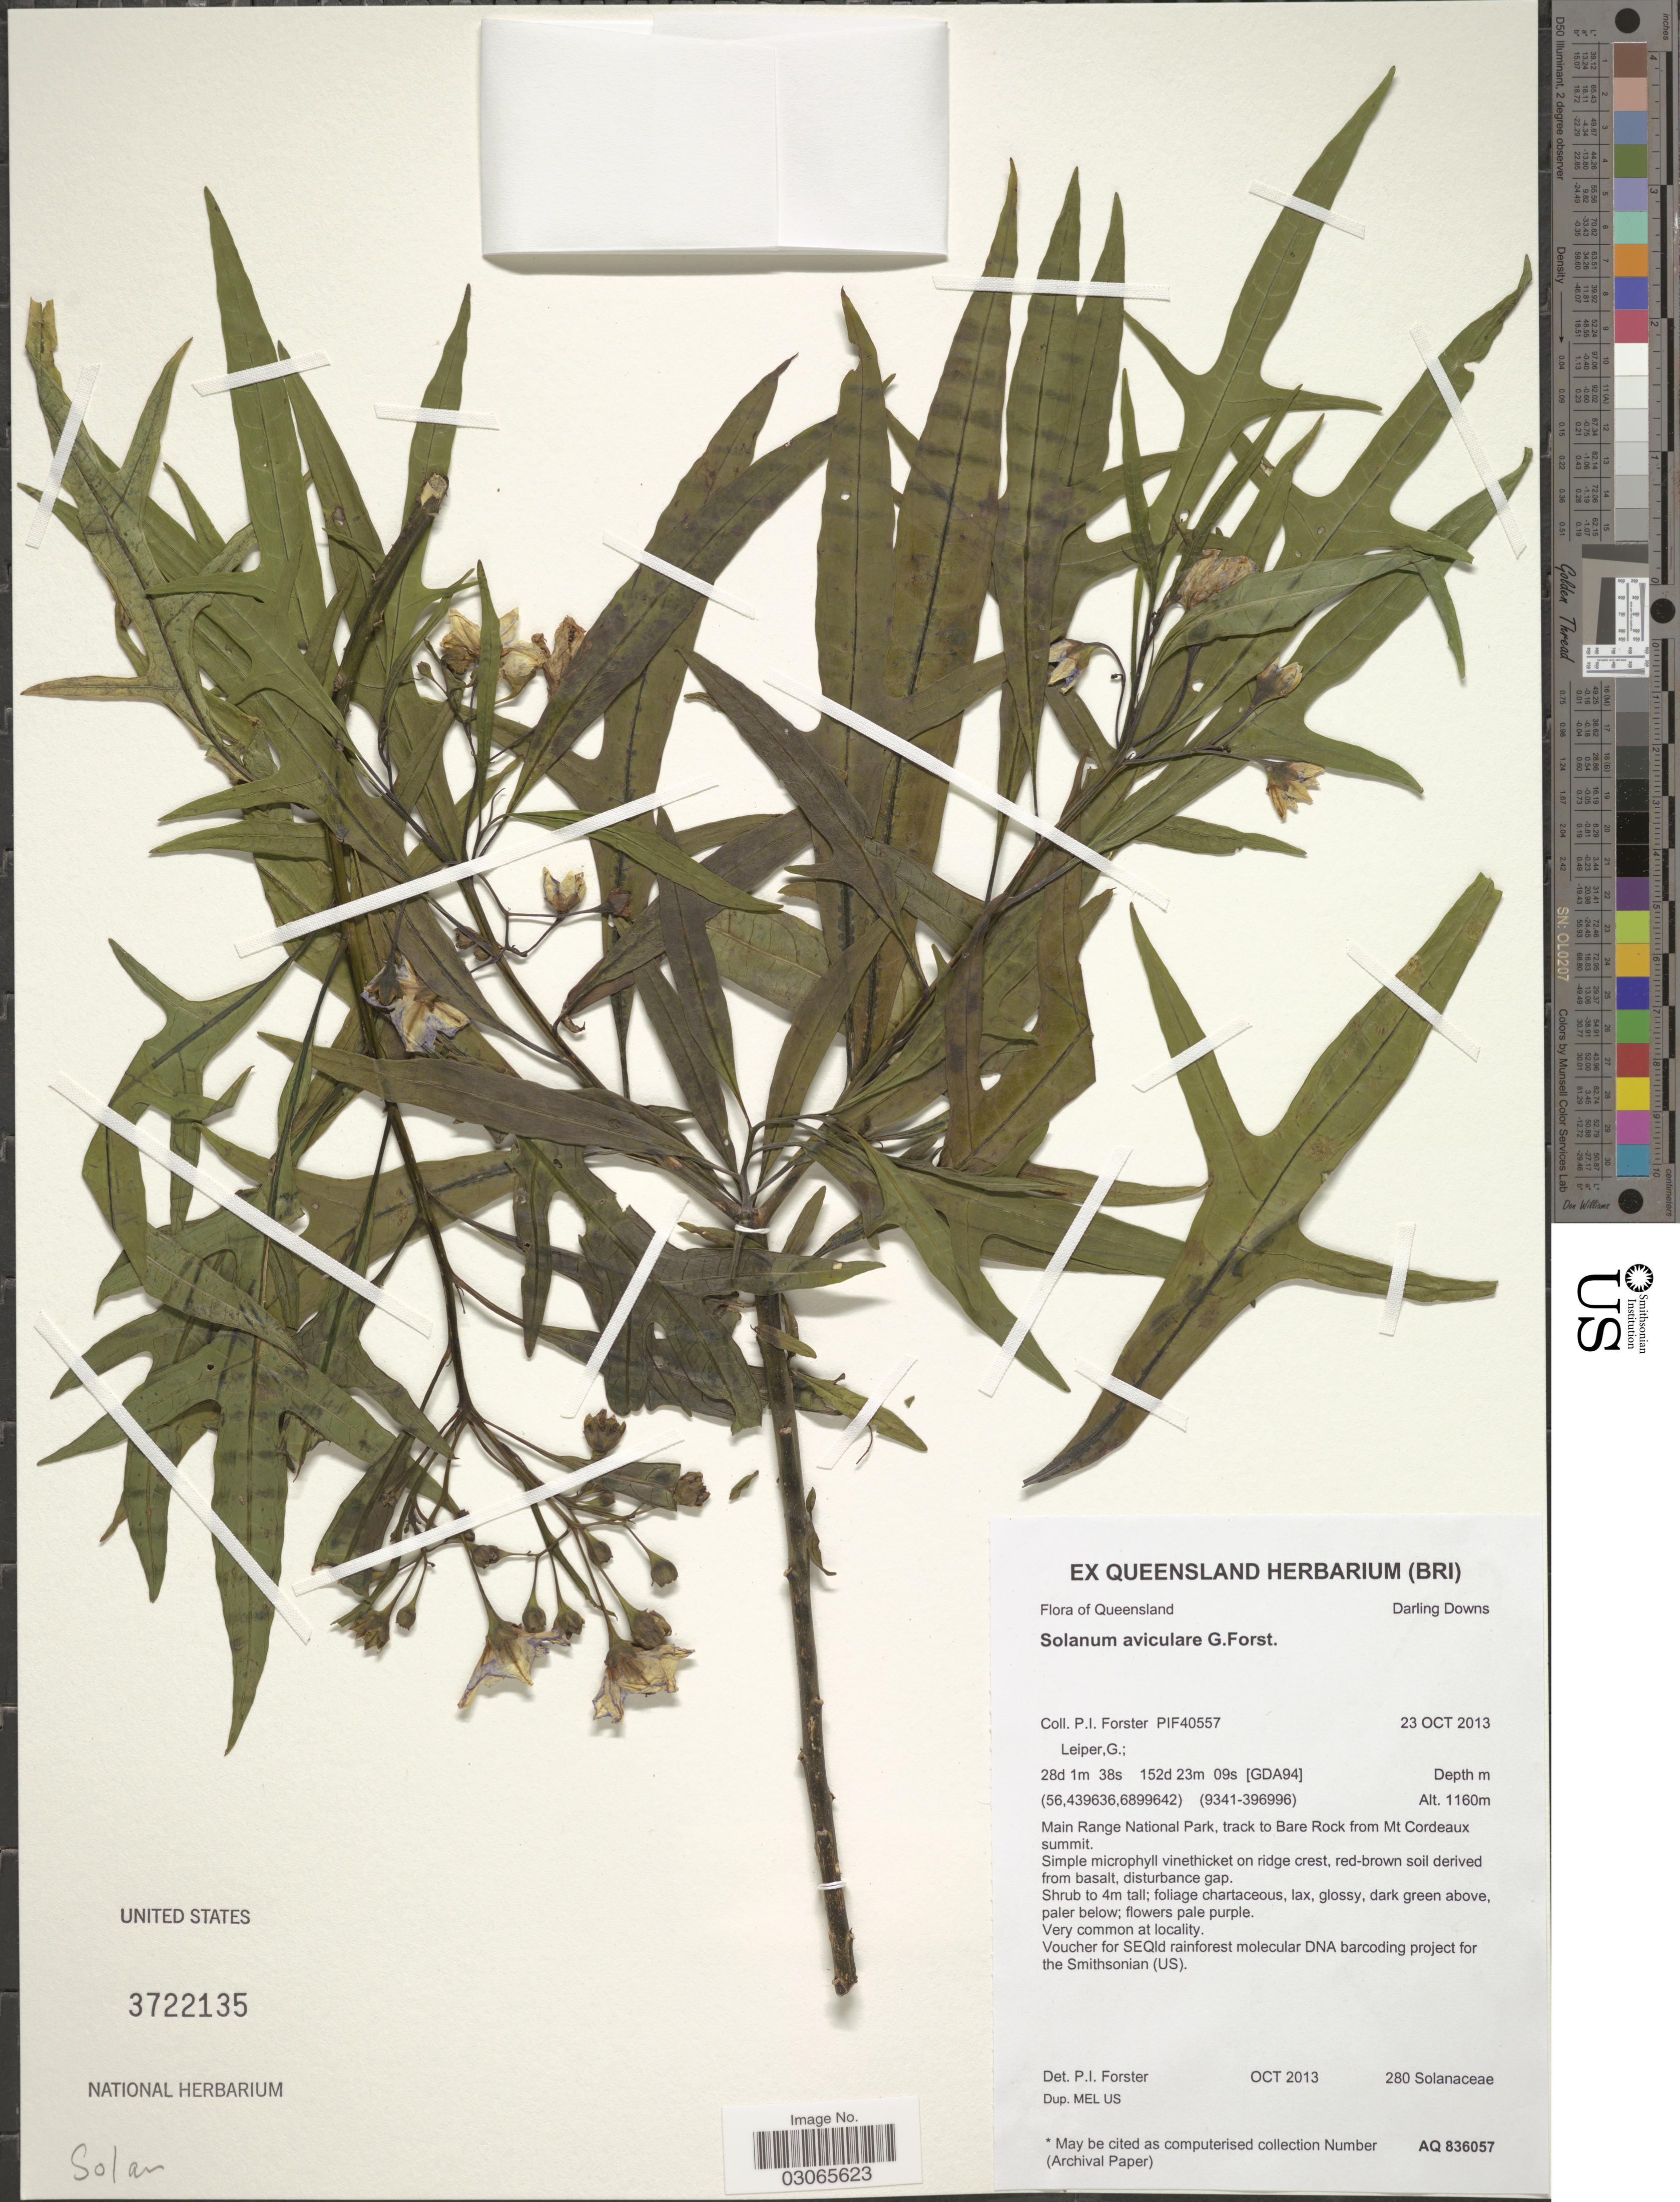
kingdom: Plantae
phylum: Tracheophyta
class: Magnoliopsida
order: Solanales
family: Solanaceae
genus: Solanum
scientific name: Solanum aviculare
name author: G. Forst.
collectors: P. Forster & G. Leiper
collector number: PIF40557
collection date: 2013-10-23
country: Australia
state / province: Queensland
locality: Main Range National Park, track to Bare Rock from Mt Cordeaux summit. [GDA94] (56,439636,6899642) (9341-396996)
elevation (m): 1160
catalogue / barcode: US 3722135